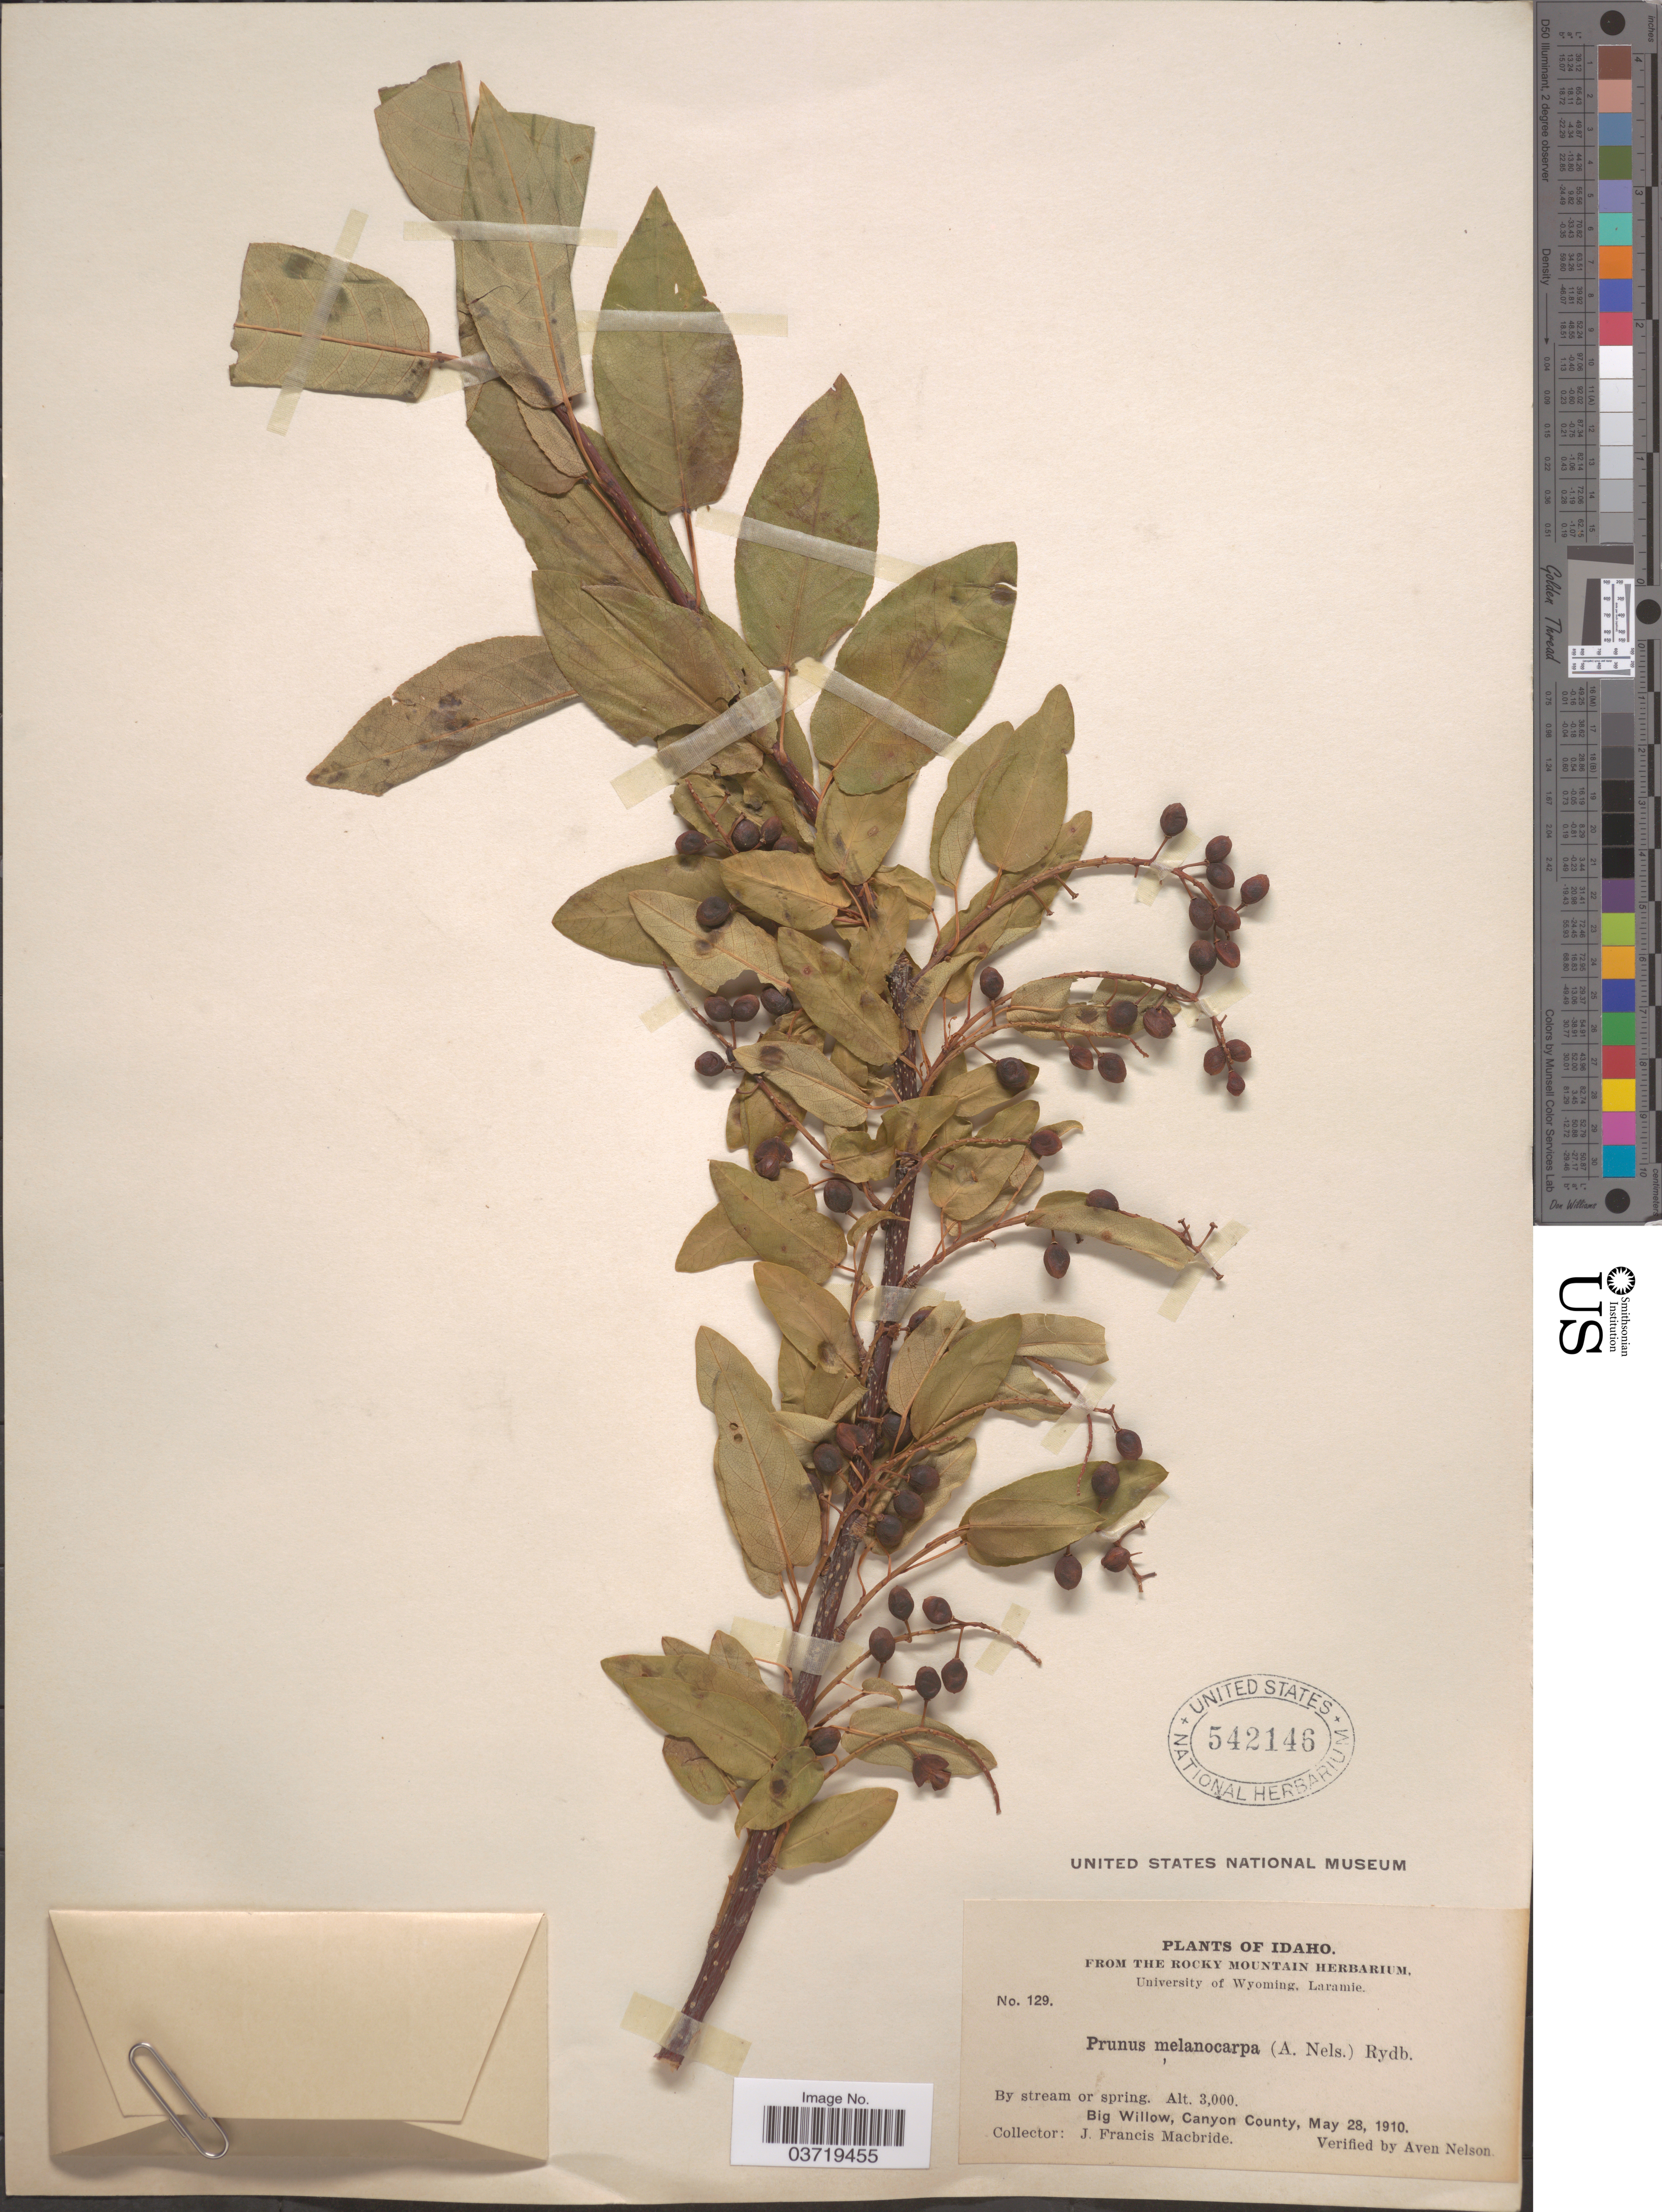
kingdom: Plantae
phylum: Tracheophyta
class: Magnoliopsida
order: Rosales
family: Rosaceae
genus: Prunus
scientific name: Prunus virginiana var. demissa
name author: (Nutt.) Torr.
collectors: J. F. Macbride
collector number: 129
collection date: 1910-05-28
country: United States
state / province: Idaho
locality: Big Willow, Canyon County.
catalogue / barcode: US 542146